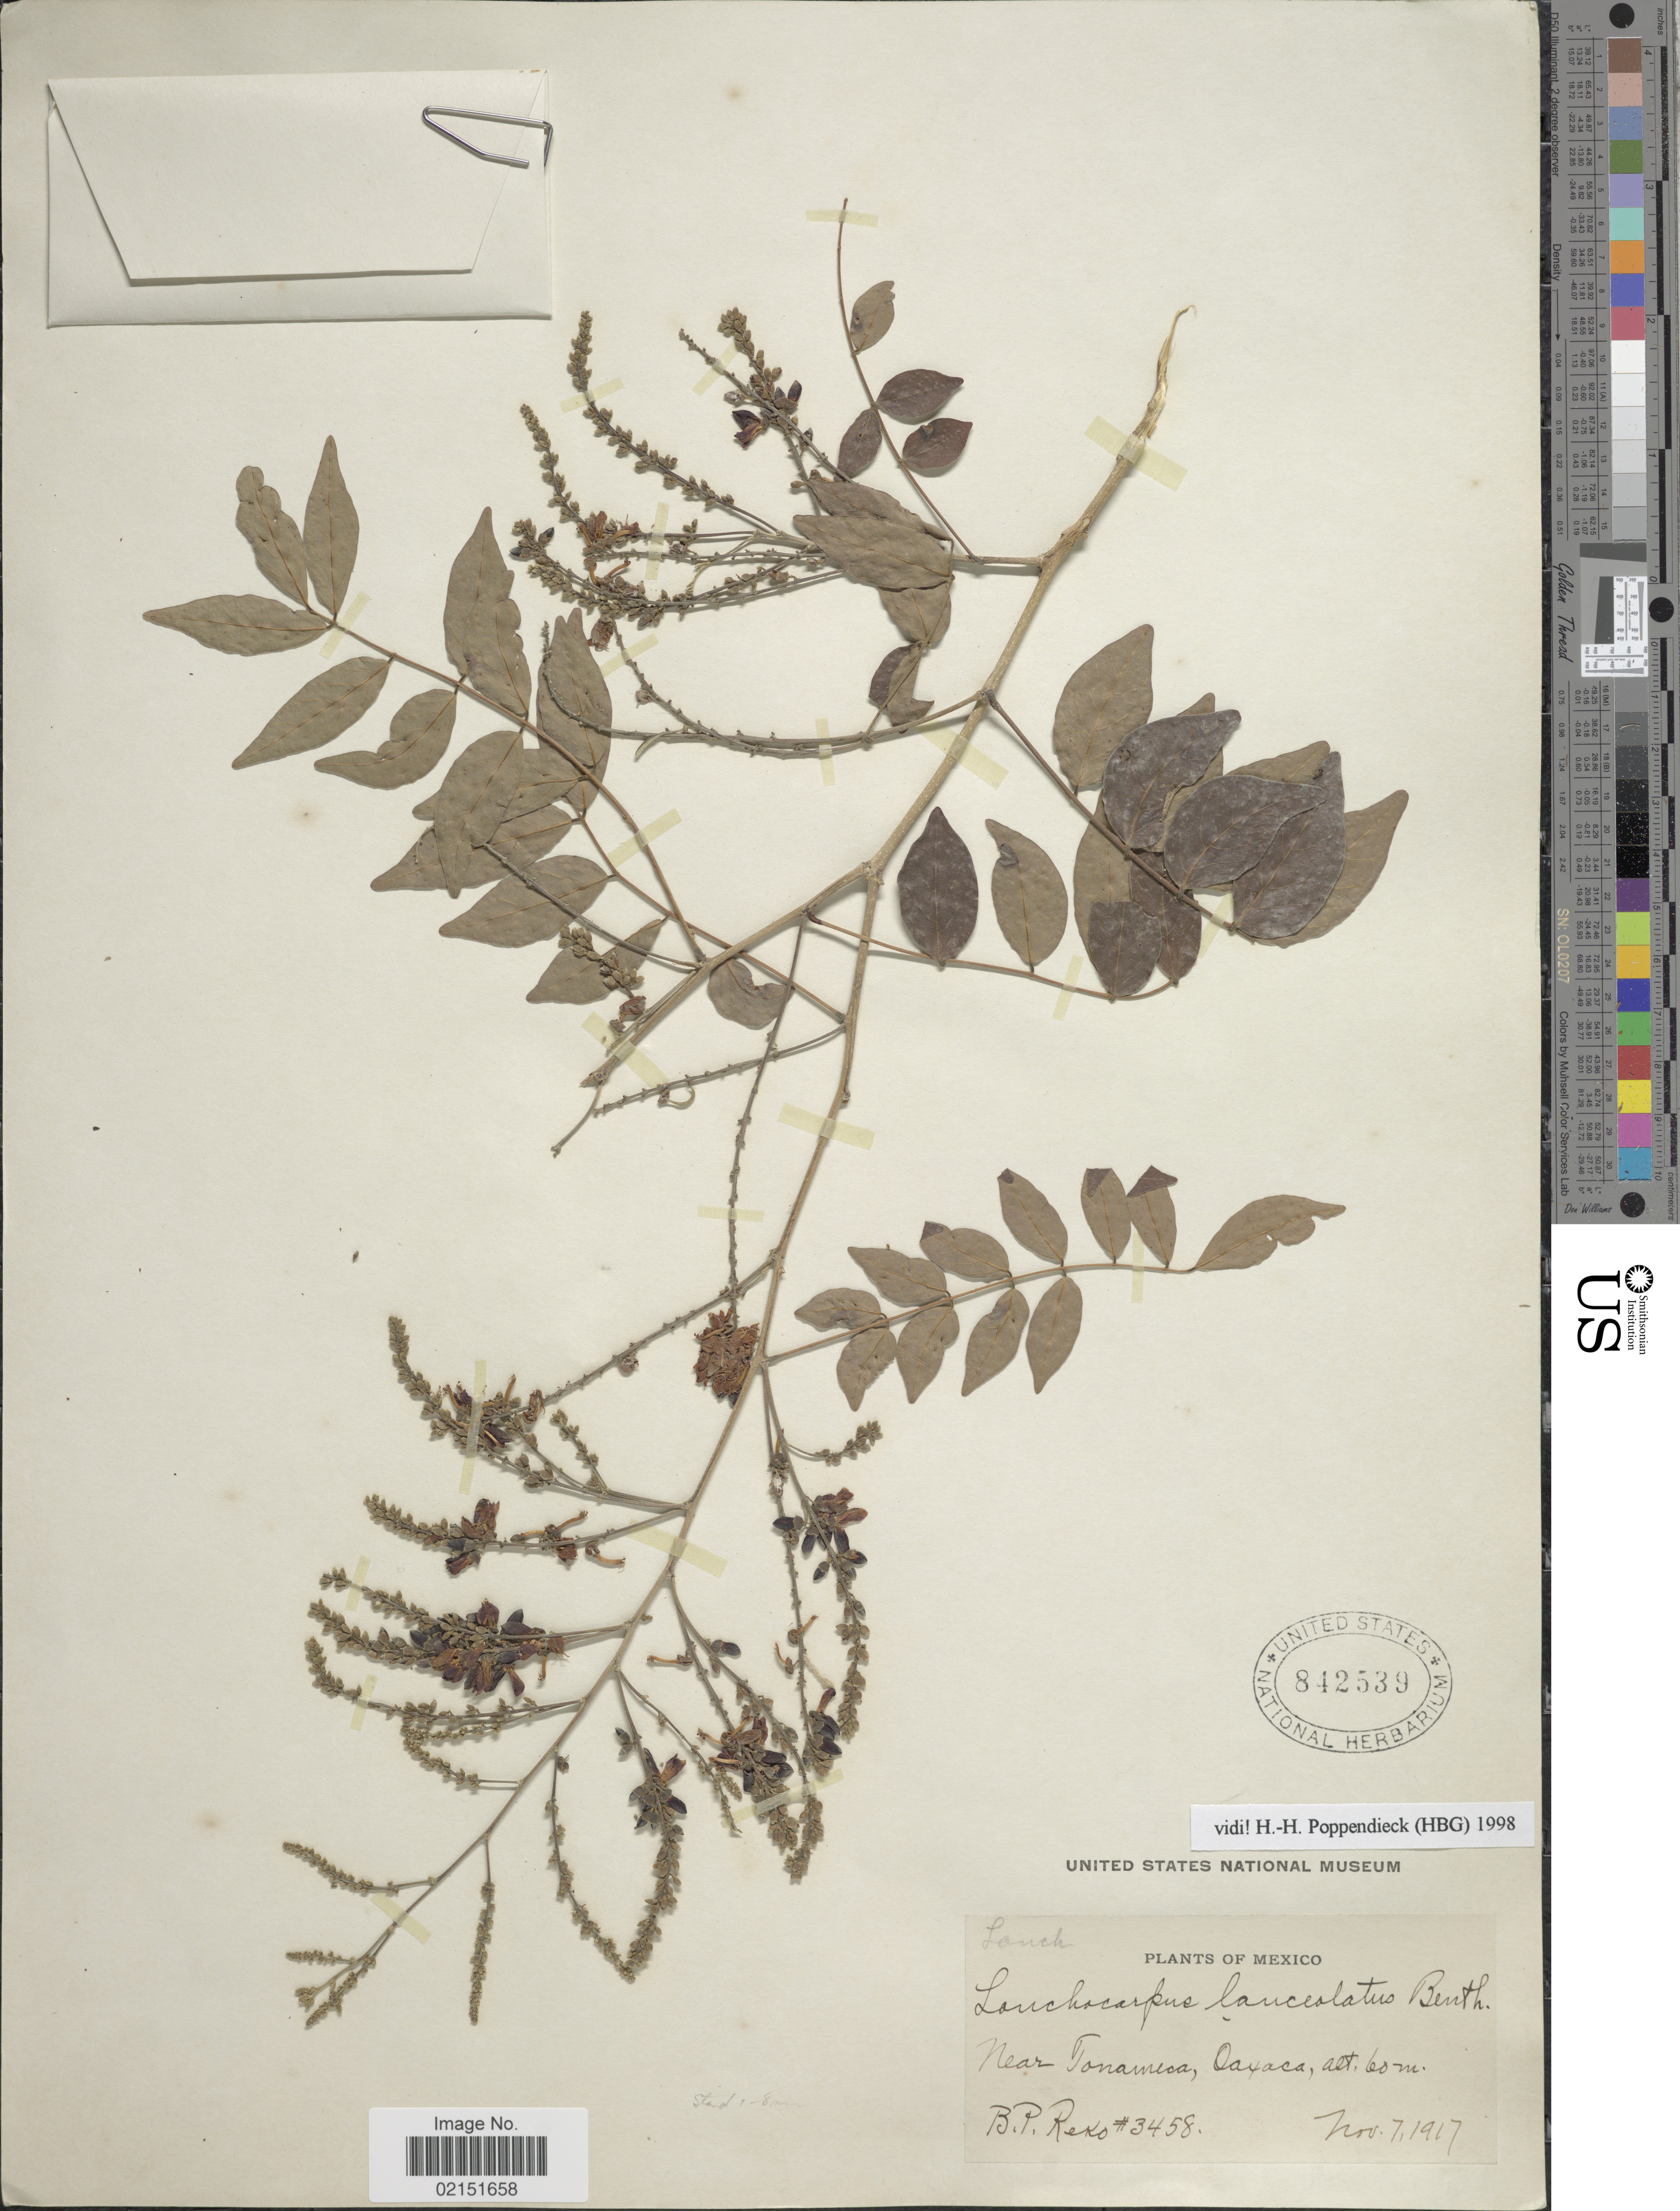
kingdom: Plantae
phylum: Tracheophyta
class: Magnoliopsida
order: Fabales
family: Fabaceae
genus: Lonchocarpus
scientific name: Lonchocarpus lanceolatus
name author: Benth.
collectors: B. P. Reko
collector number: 3458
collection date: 1917-11-07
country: Mexico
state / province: Oaxaca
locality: Near Tonameca, Oaxaca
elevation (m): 60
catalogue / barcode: US 842539